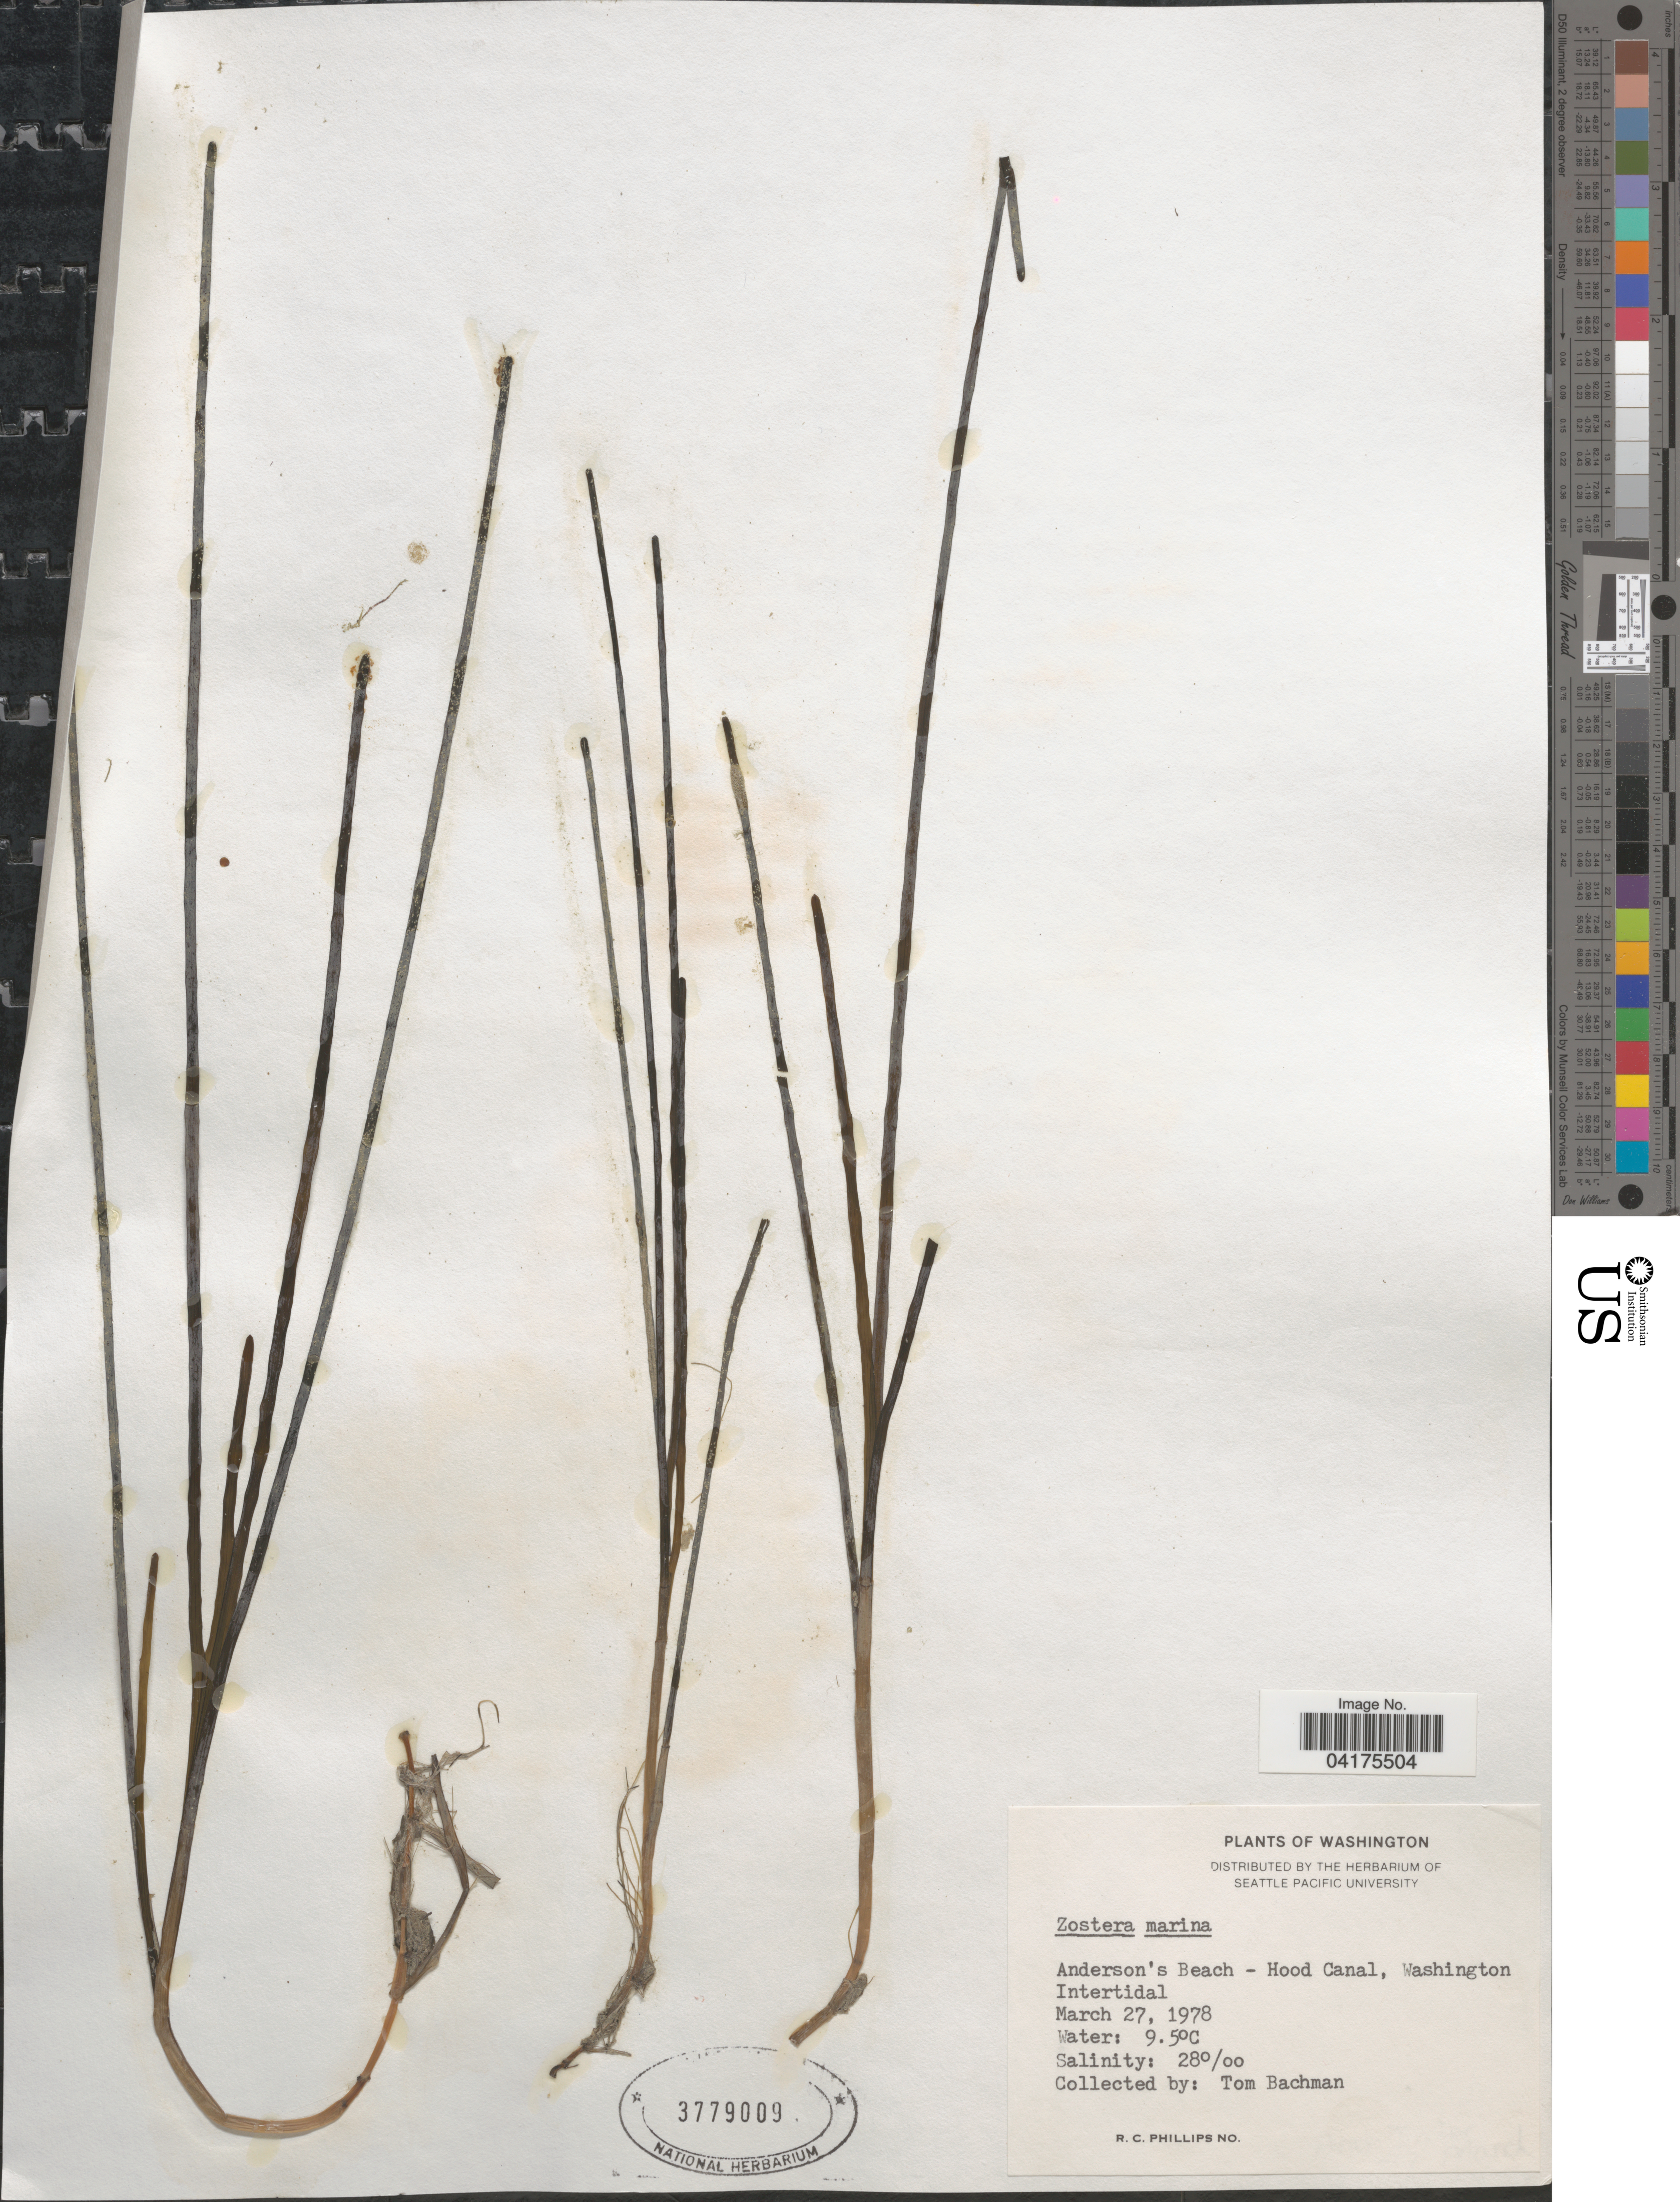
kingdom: Plantae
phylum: Tracheophyta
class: Liliopsida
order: Alismatales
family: Zosteraceae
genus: Zostera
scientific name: Zostera marina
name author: L.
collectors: T. Bachman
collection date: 1978-03-27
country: United States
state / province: Washington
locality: Anderson's Beach - Hood Canal.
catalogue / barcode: US 3779009